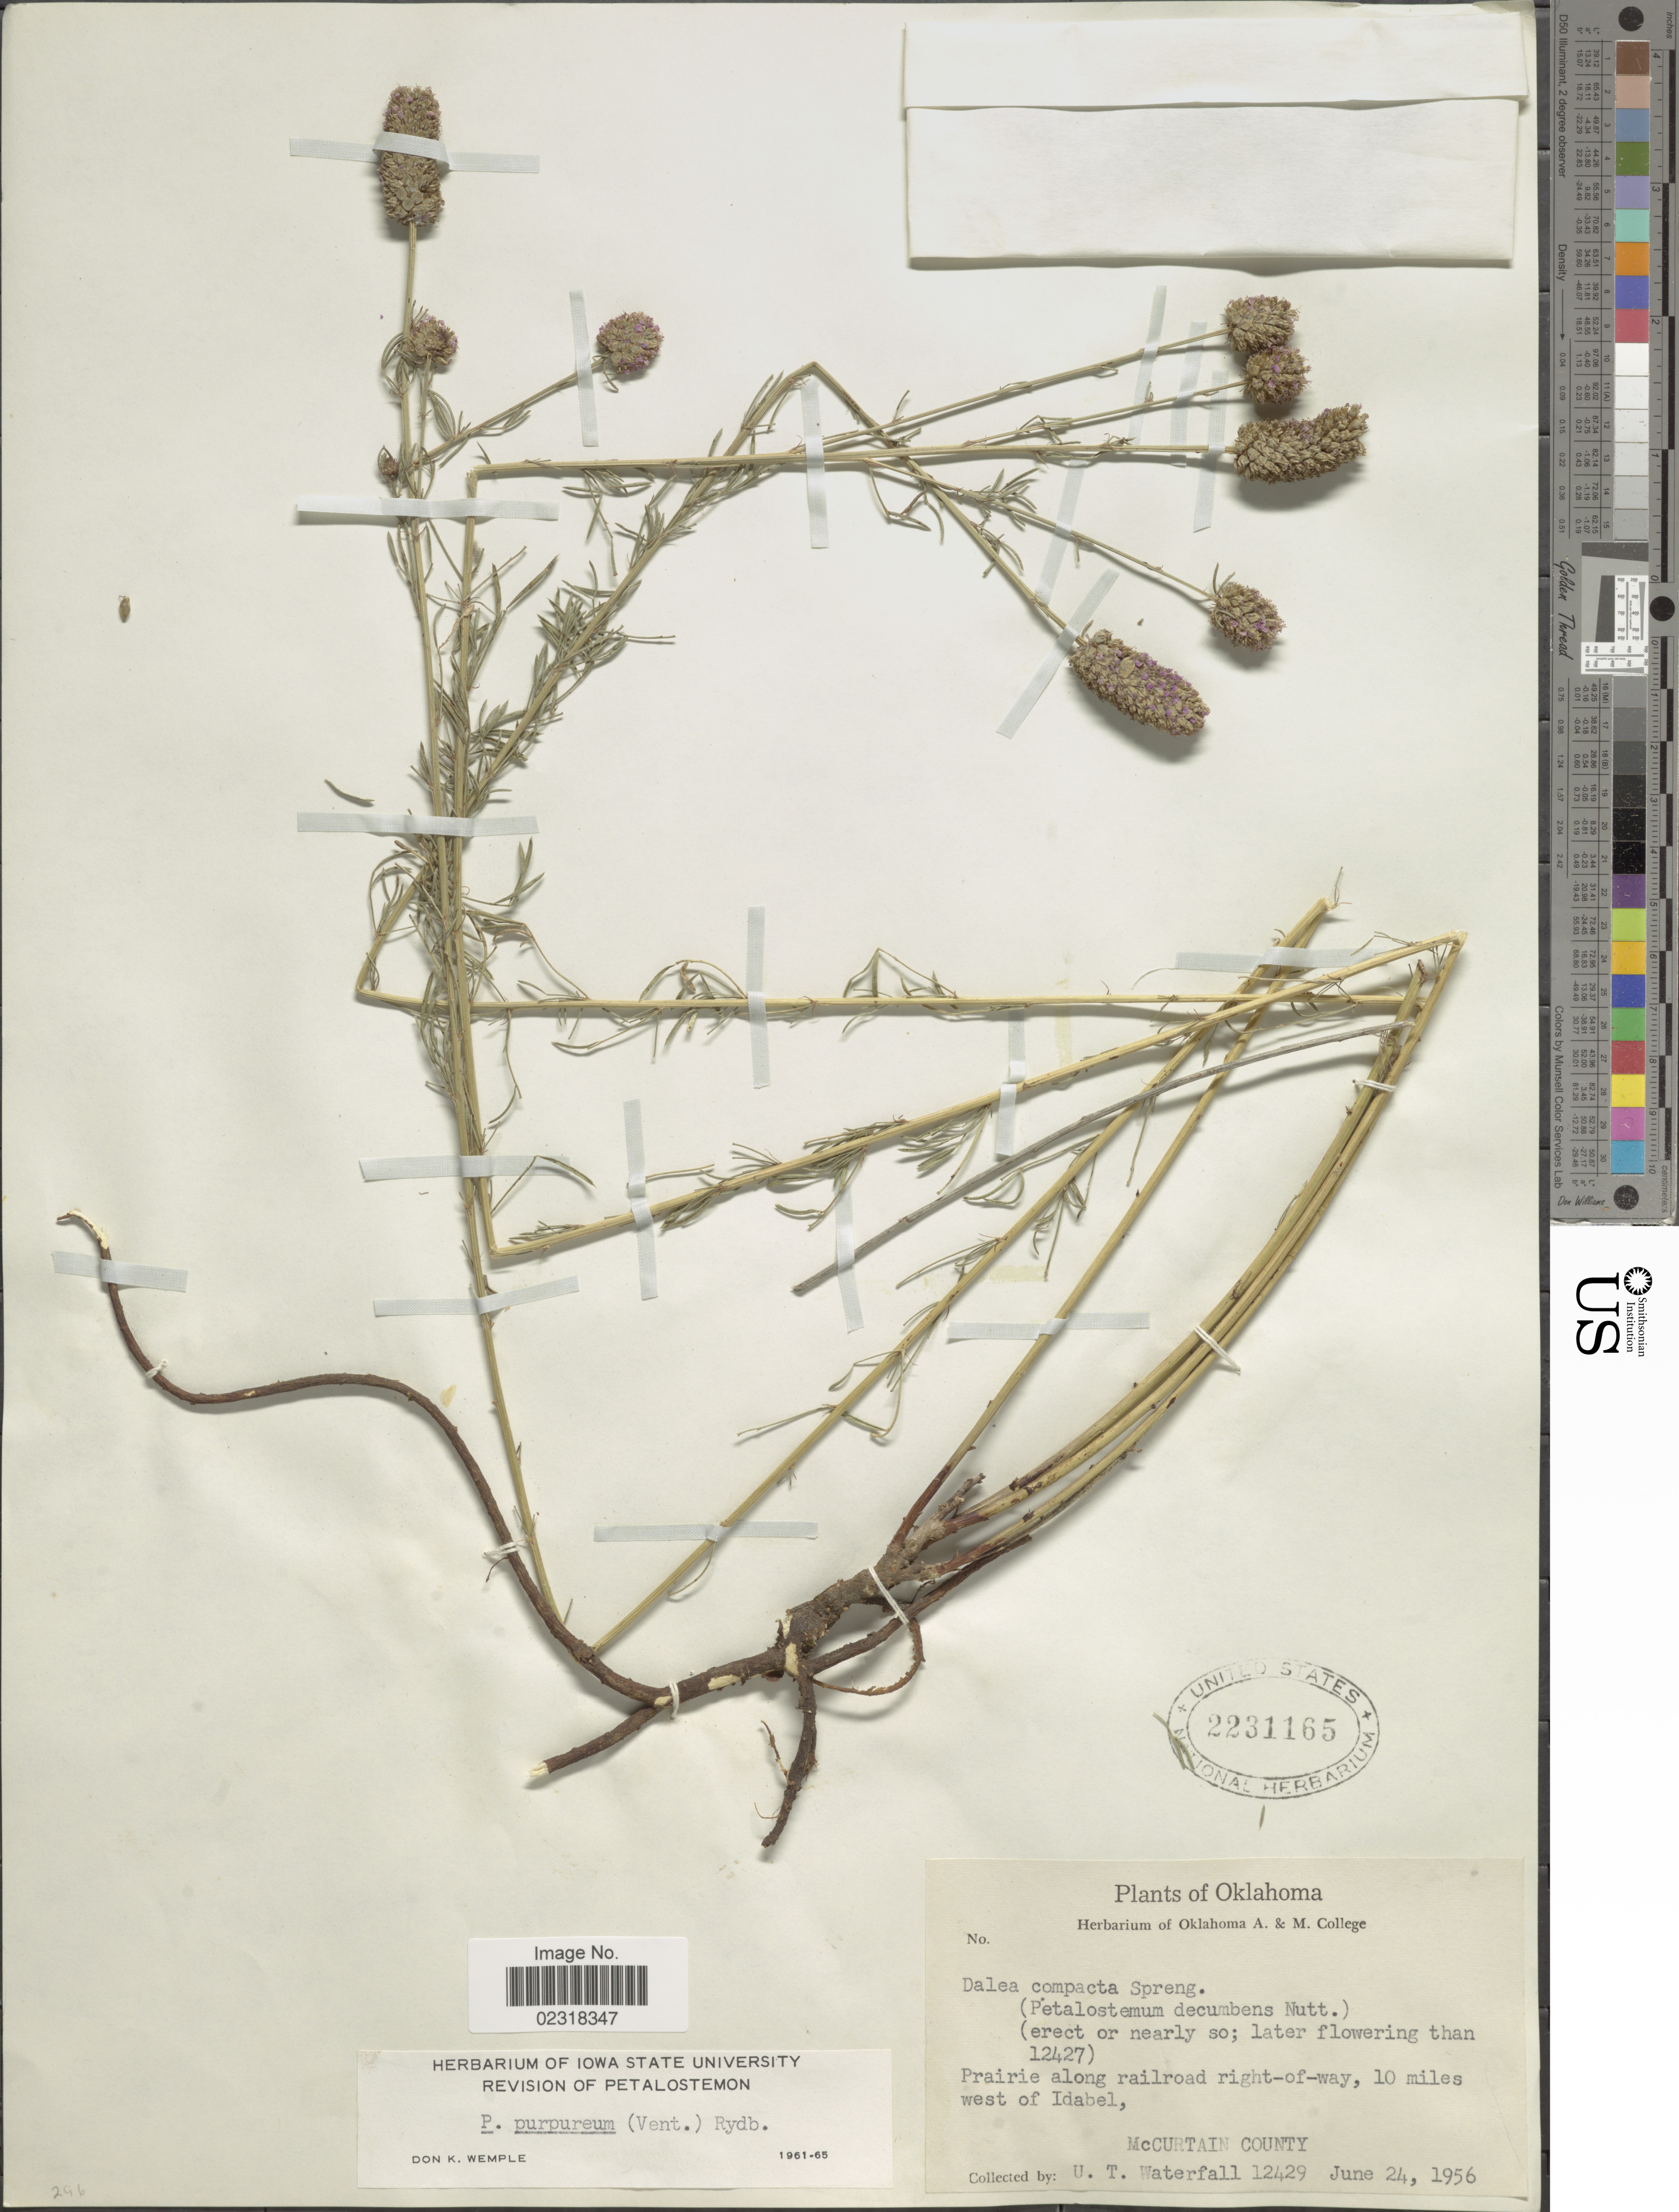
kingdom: Plantae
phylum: Tracheophyta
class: Magnoliopsida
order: Fabales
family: Fabaceae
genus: Dalea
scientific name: Dalea purpurea var. purpurea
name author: Vent.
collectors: U. T. Waterfall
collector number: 12429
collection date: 1956-06-24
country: United States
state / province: Oklahoma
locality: Prairie along railroad right-of-way, 10 miles west of Idabel, McCurtain County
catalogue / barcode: US 2231165